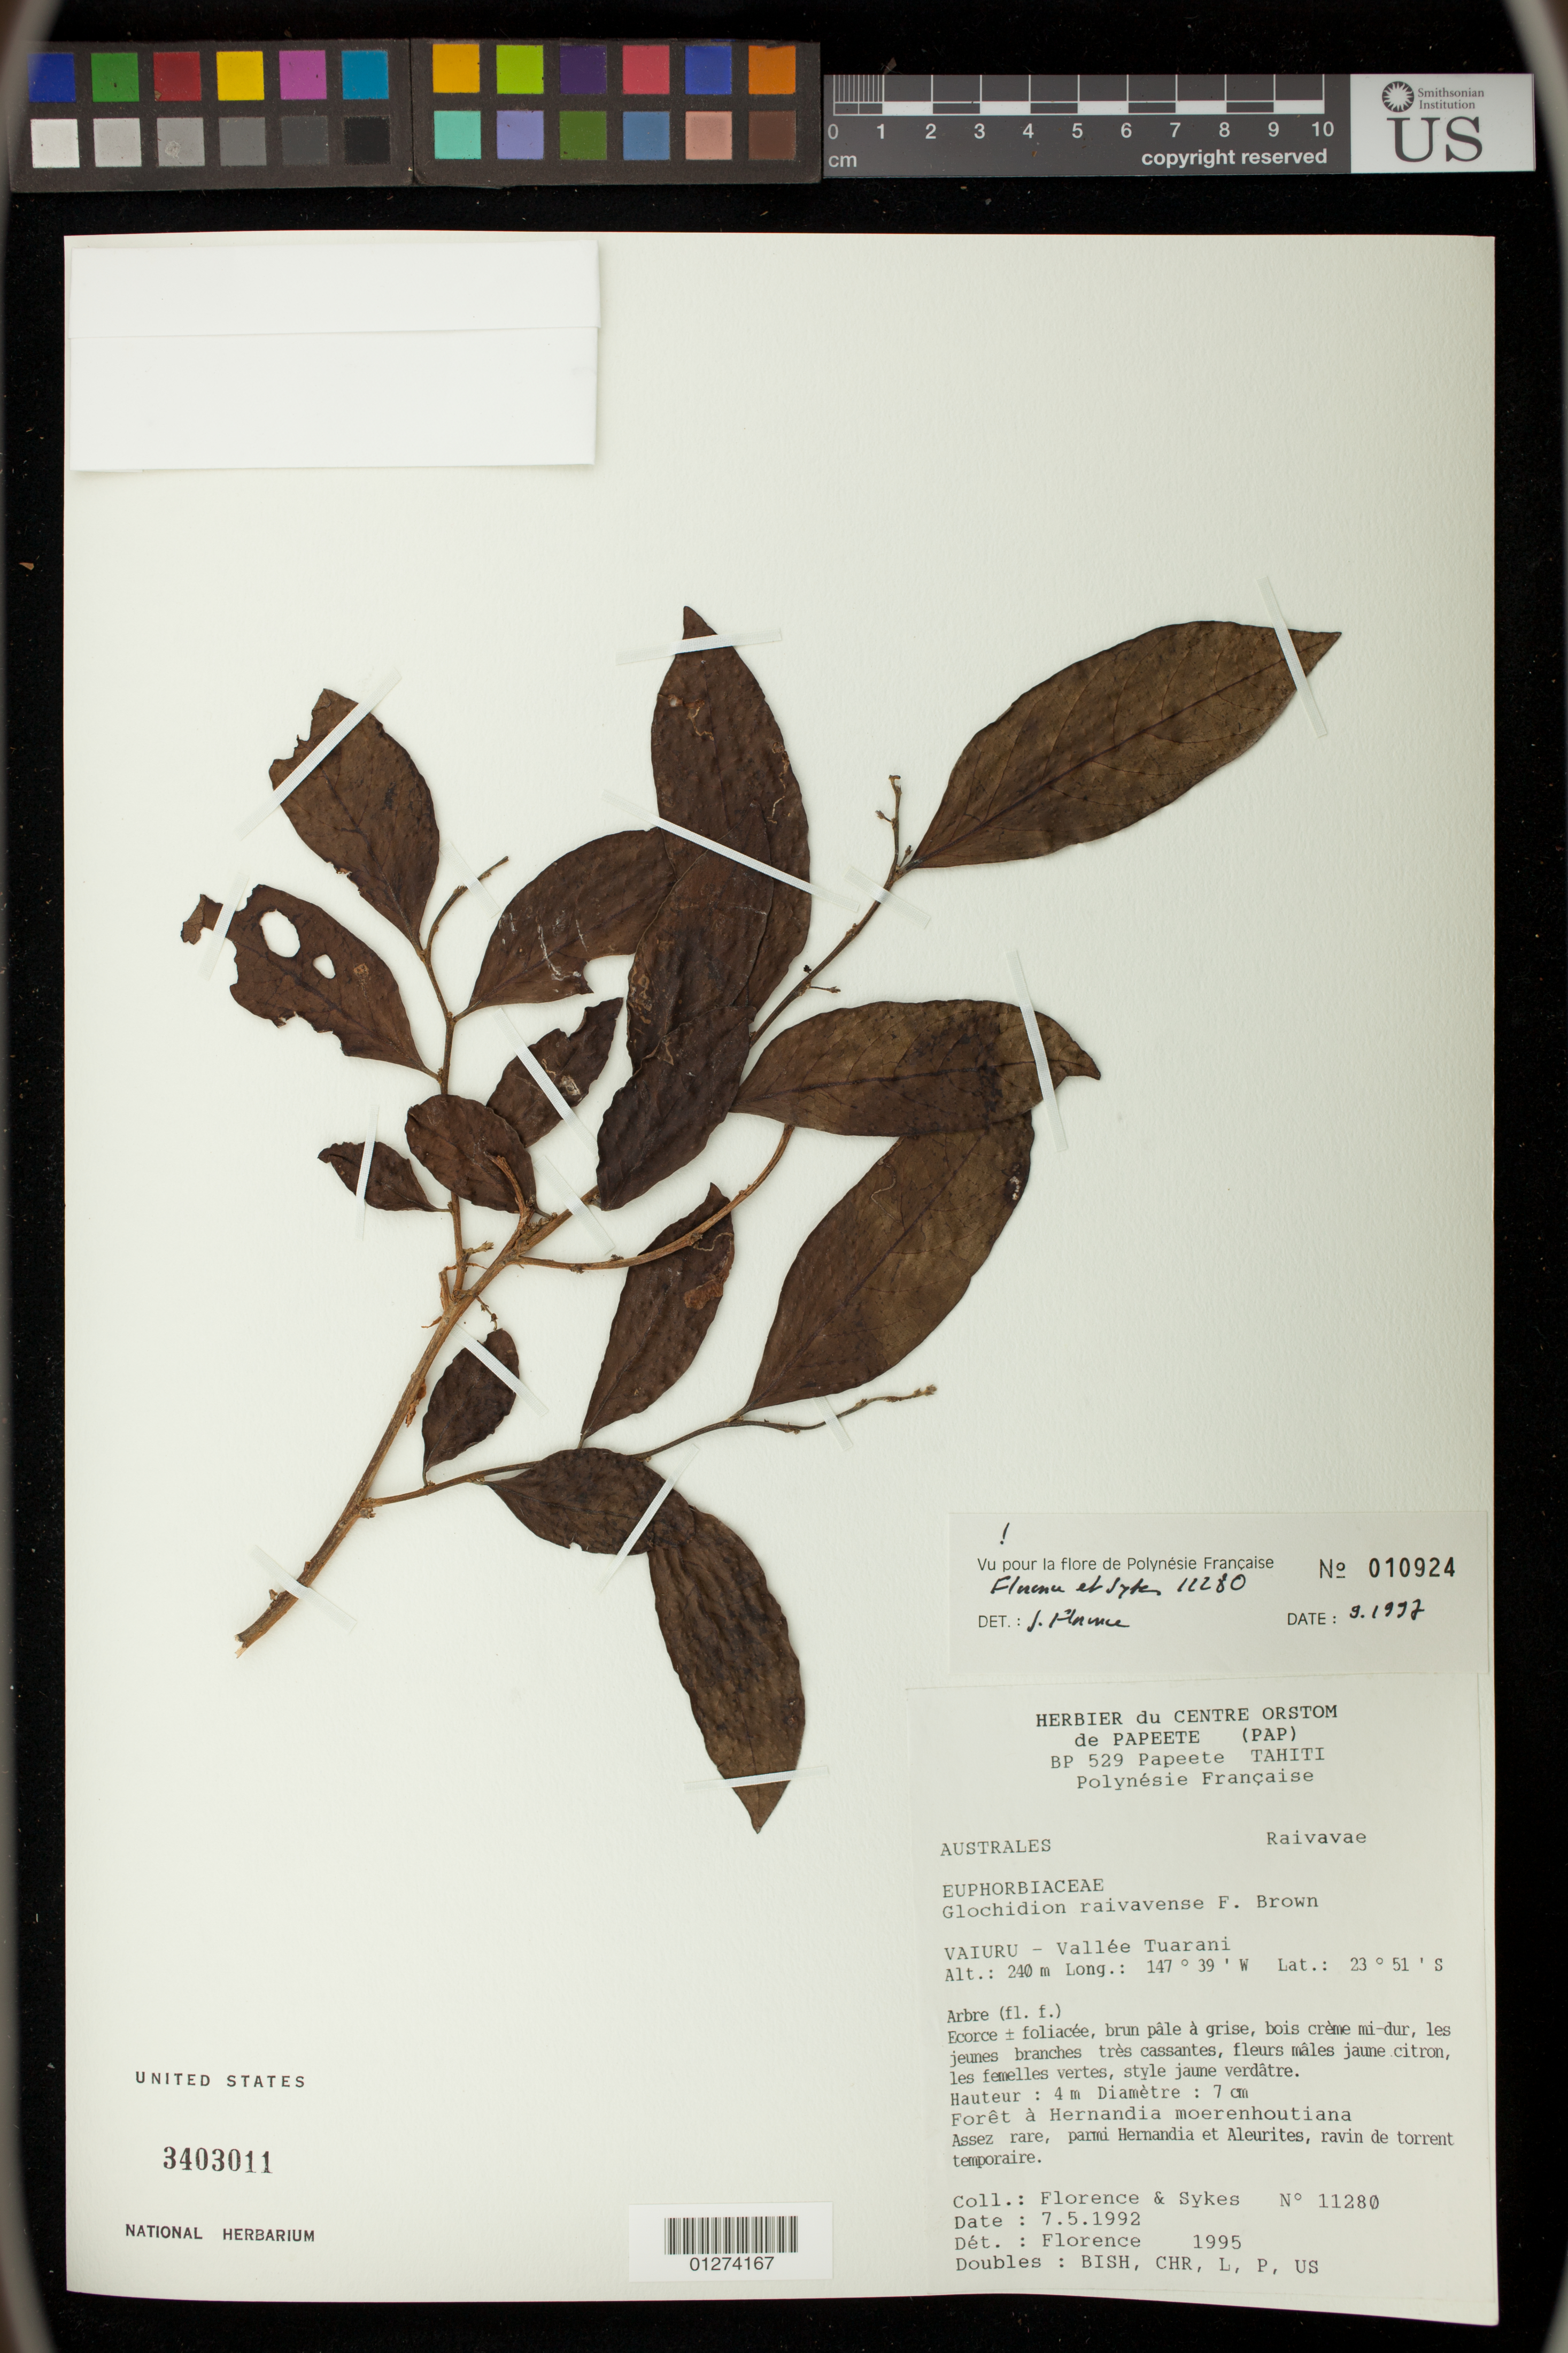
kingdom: Plantae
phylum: Tracheophyta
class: Magnoliopsida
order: Malpighiales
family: Phyllanthaceae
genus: Phyllanthus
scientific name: Phyllanthus raivavense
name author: (F. Br.) W.L. Wagner & Lorence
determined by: Wagner, W. L., (BOT), Smithsonian Institution - National Museum of Natural History (UNITED STATES)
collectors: J. Florence & Sykes, --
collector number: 11280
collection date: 1992-05-07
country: French Polynesia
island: Raivavae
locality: Vaiuru - Vallee Tuarani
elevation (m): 240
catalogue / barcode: US 3403011